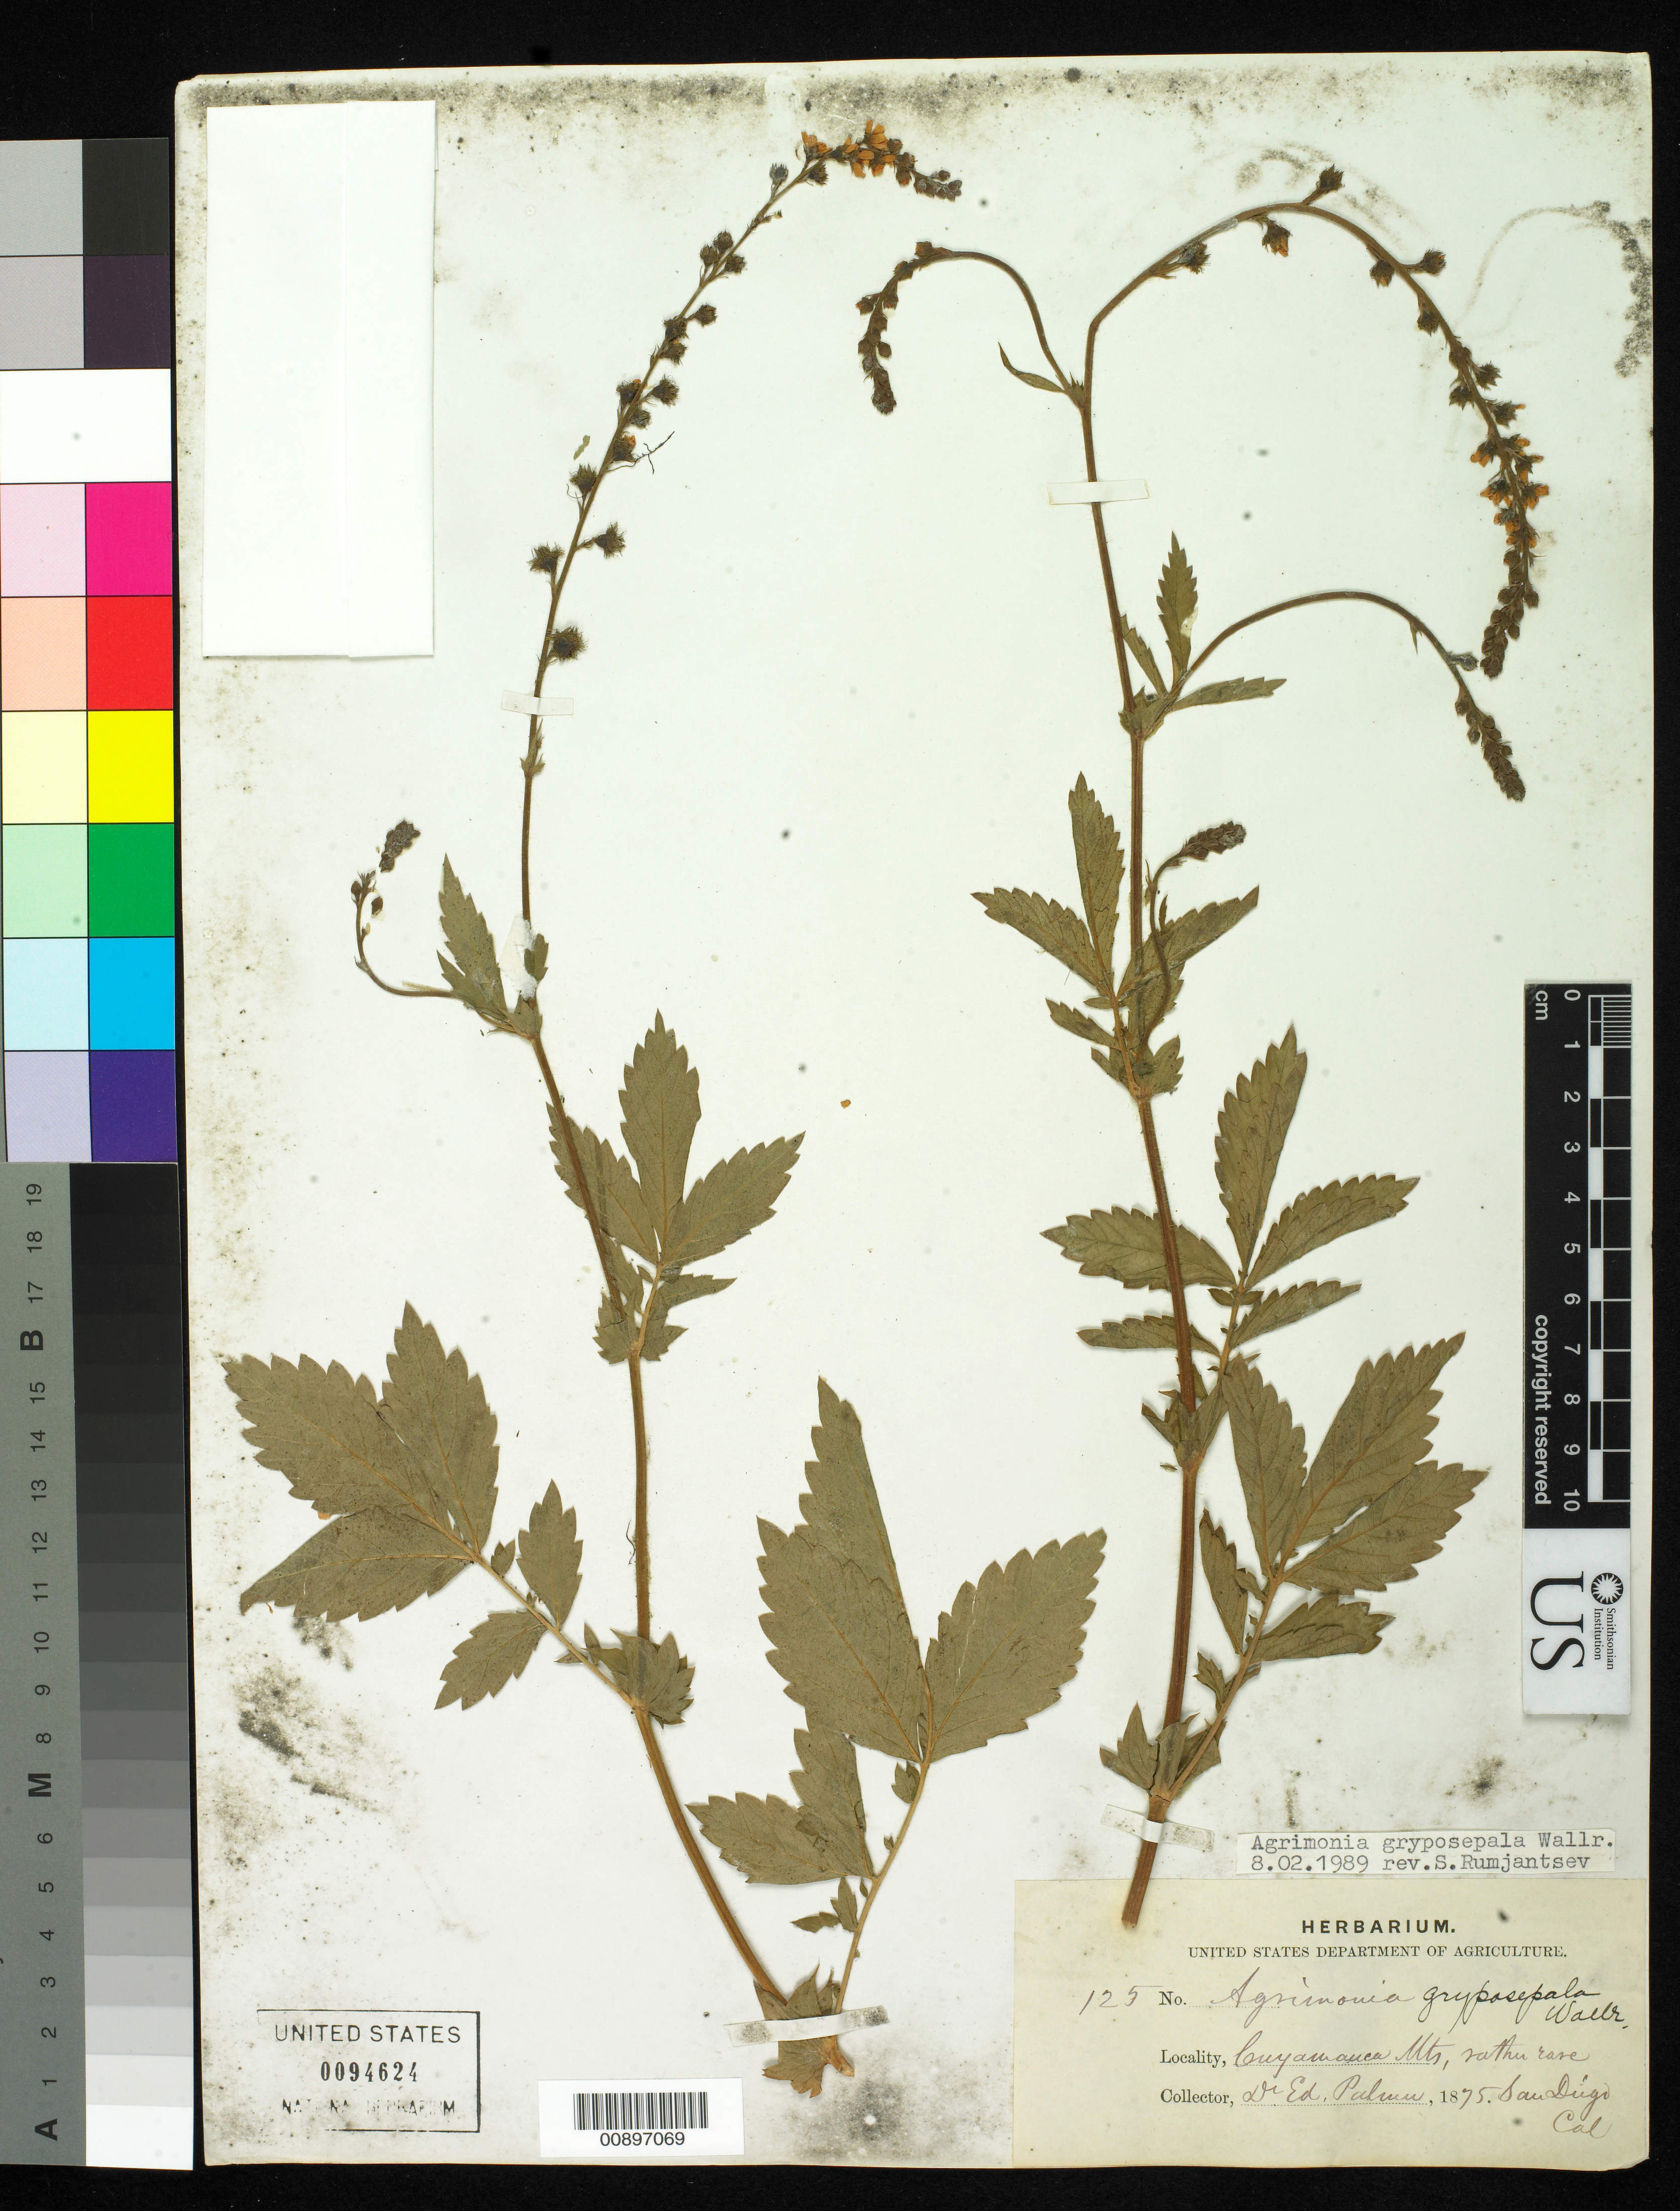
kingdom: Plantae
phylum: Tracheophyta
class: Magnoliopsida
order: Rosales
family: Rosaceae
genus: Agrimonia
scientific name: Agrimonia gryposepala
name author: Wallr.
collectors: E. Palmer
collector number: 125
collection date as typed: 1875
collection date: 1875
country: United States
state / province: California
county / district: San Diego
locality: Cuyamaca Mts., San Diego, California.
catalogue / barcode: US 94624